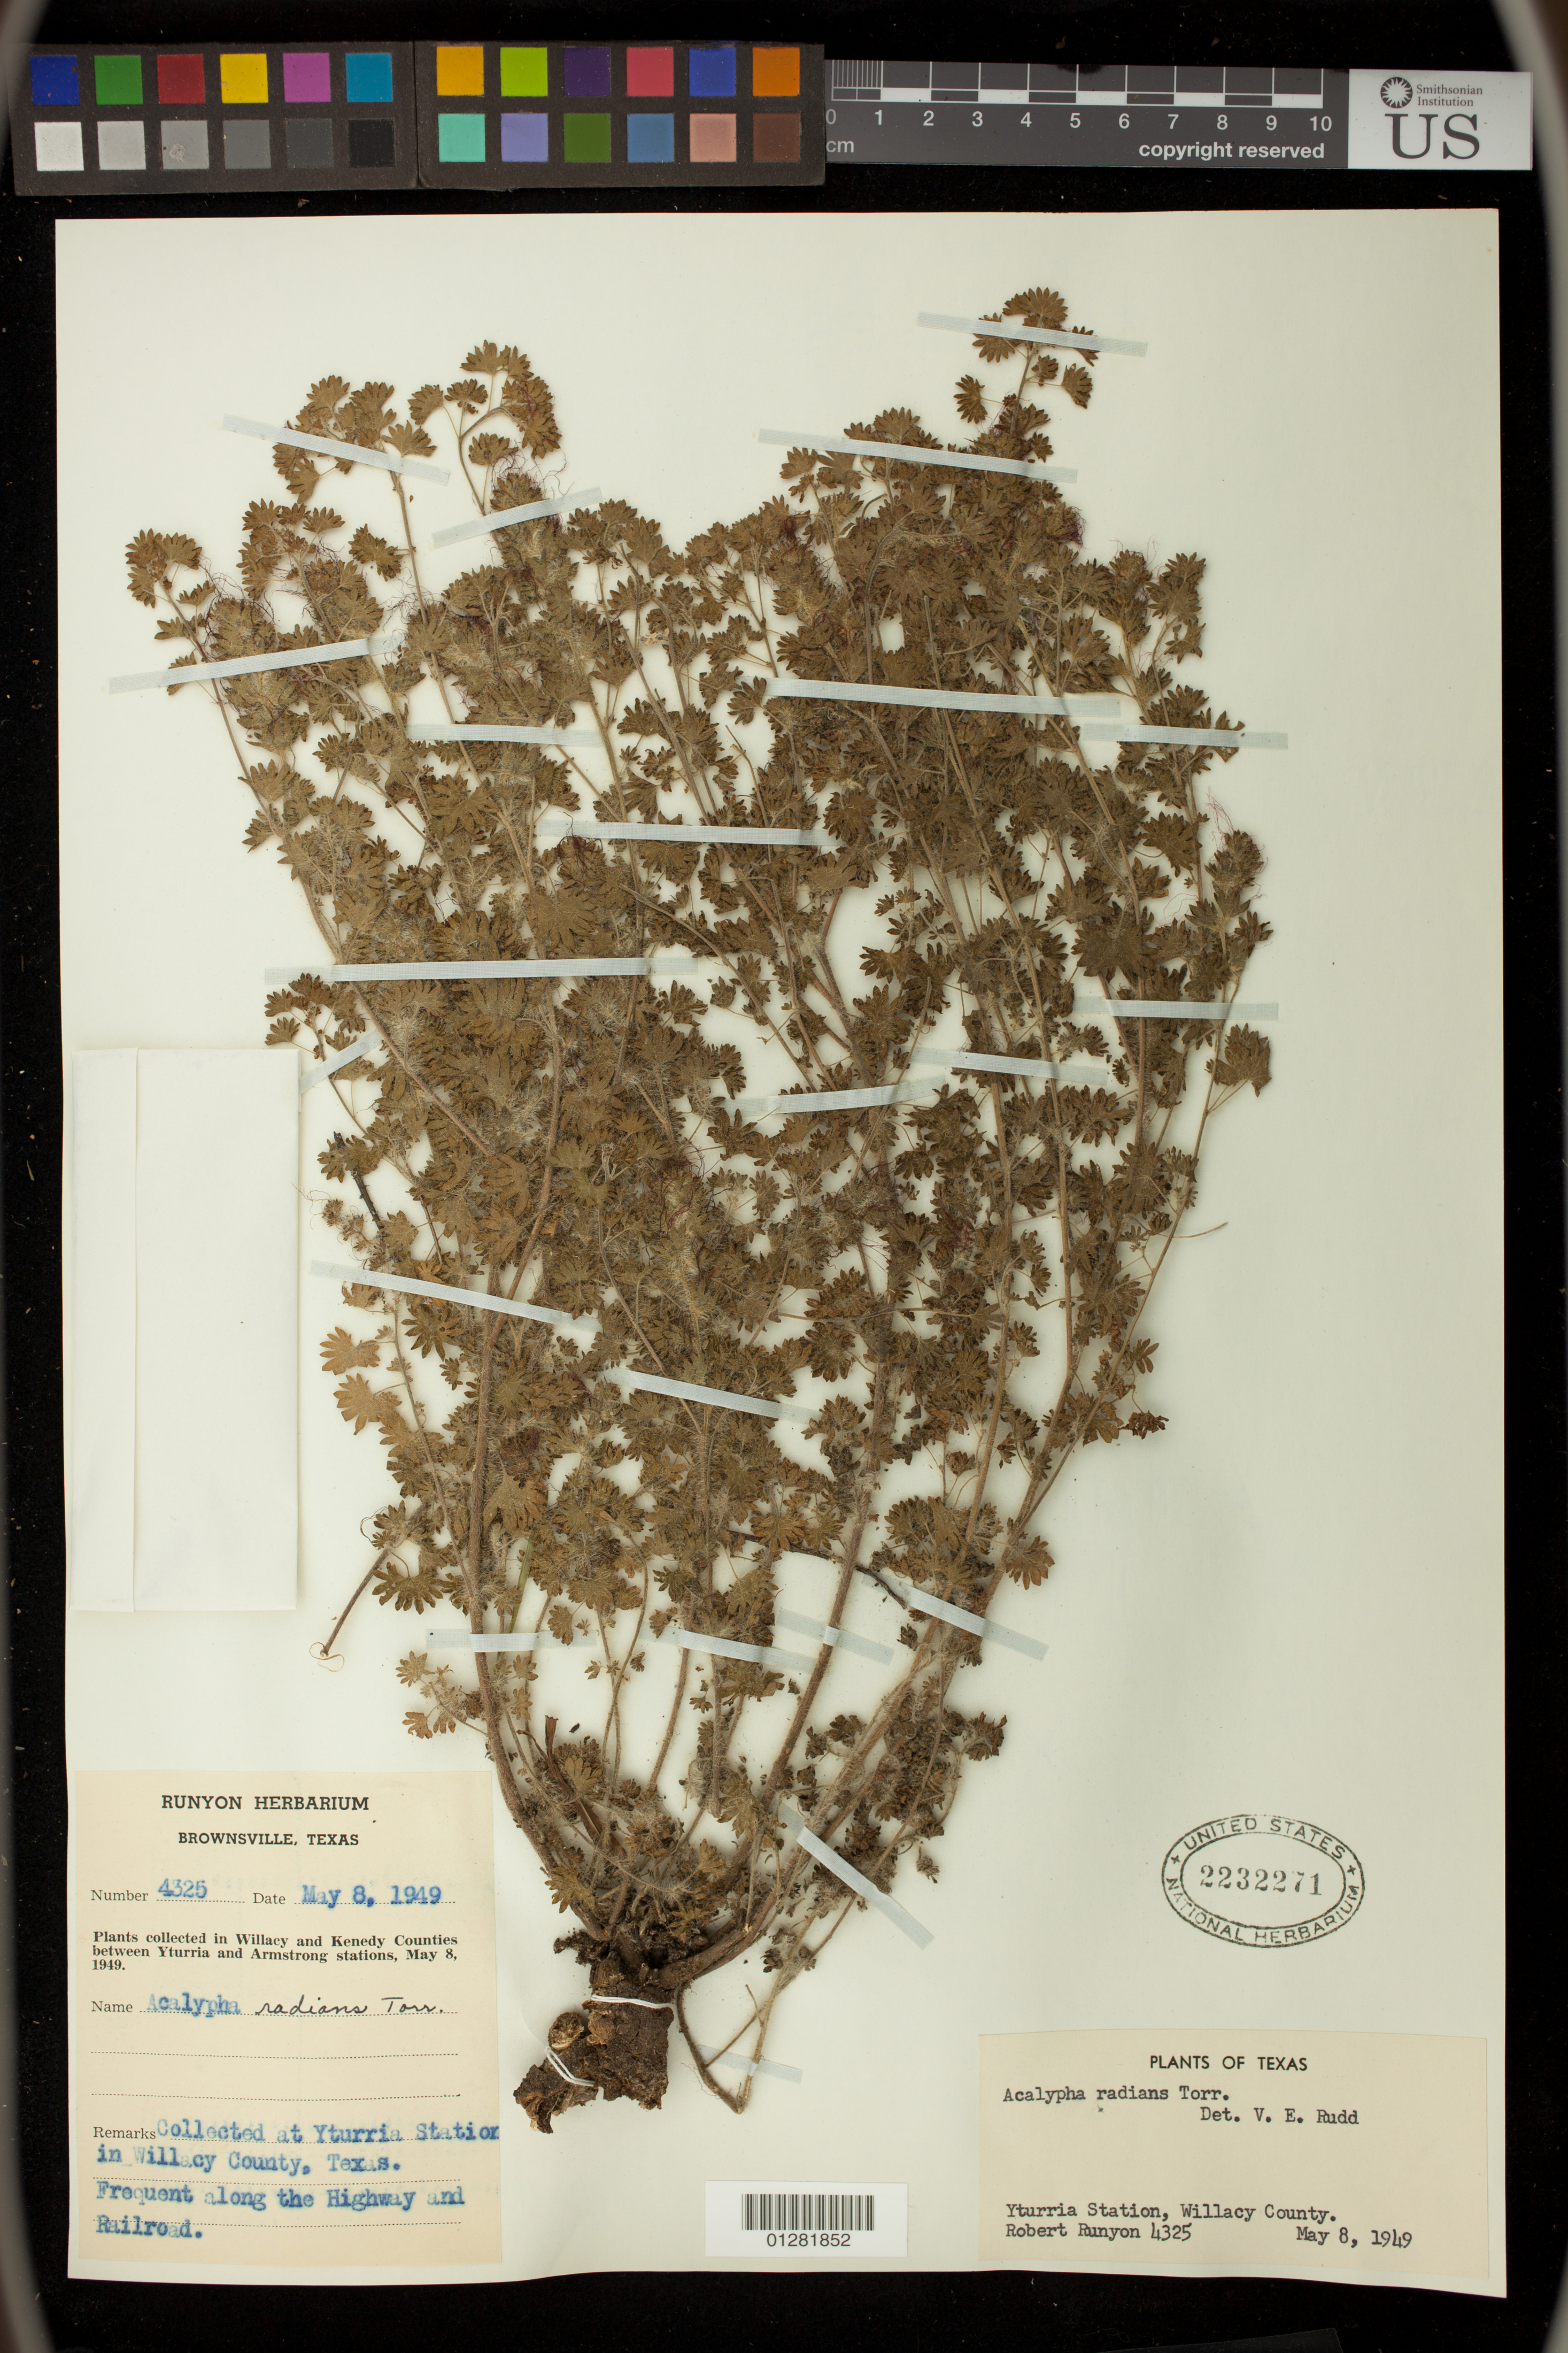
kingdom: Plantae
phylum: Tracheophyta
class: Magnoliopsida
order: Malpighiales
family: Euphorbiaceae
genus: Acalypha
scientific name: Acalypha radians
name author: Torr.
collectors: R. Runyon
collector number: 4325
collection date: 1949-05-08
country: United States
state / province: Texas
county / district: Willacy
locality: Yturria Station in Willacy County, Texas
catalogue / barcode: US 2232271